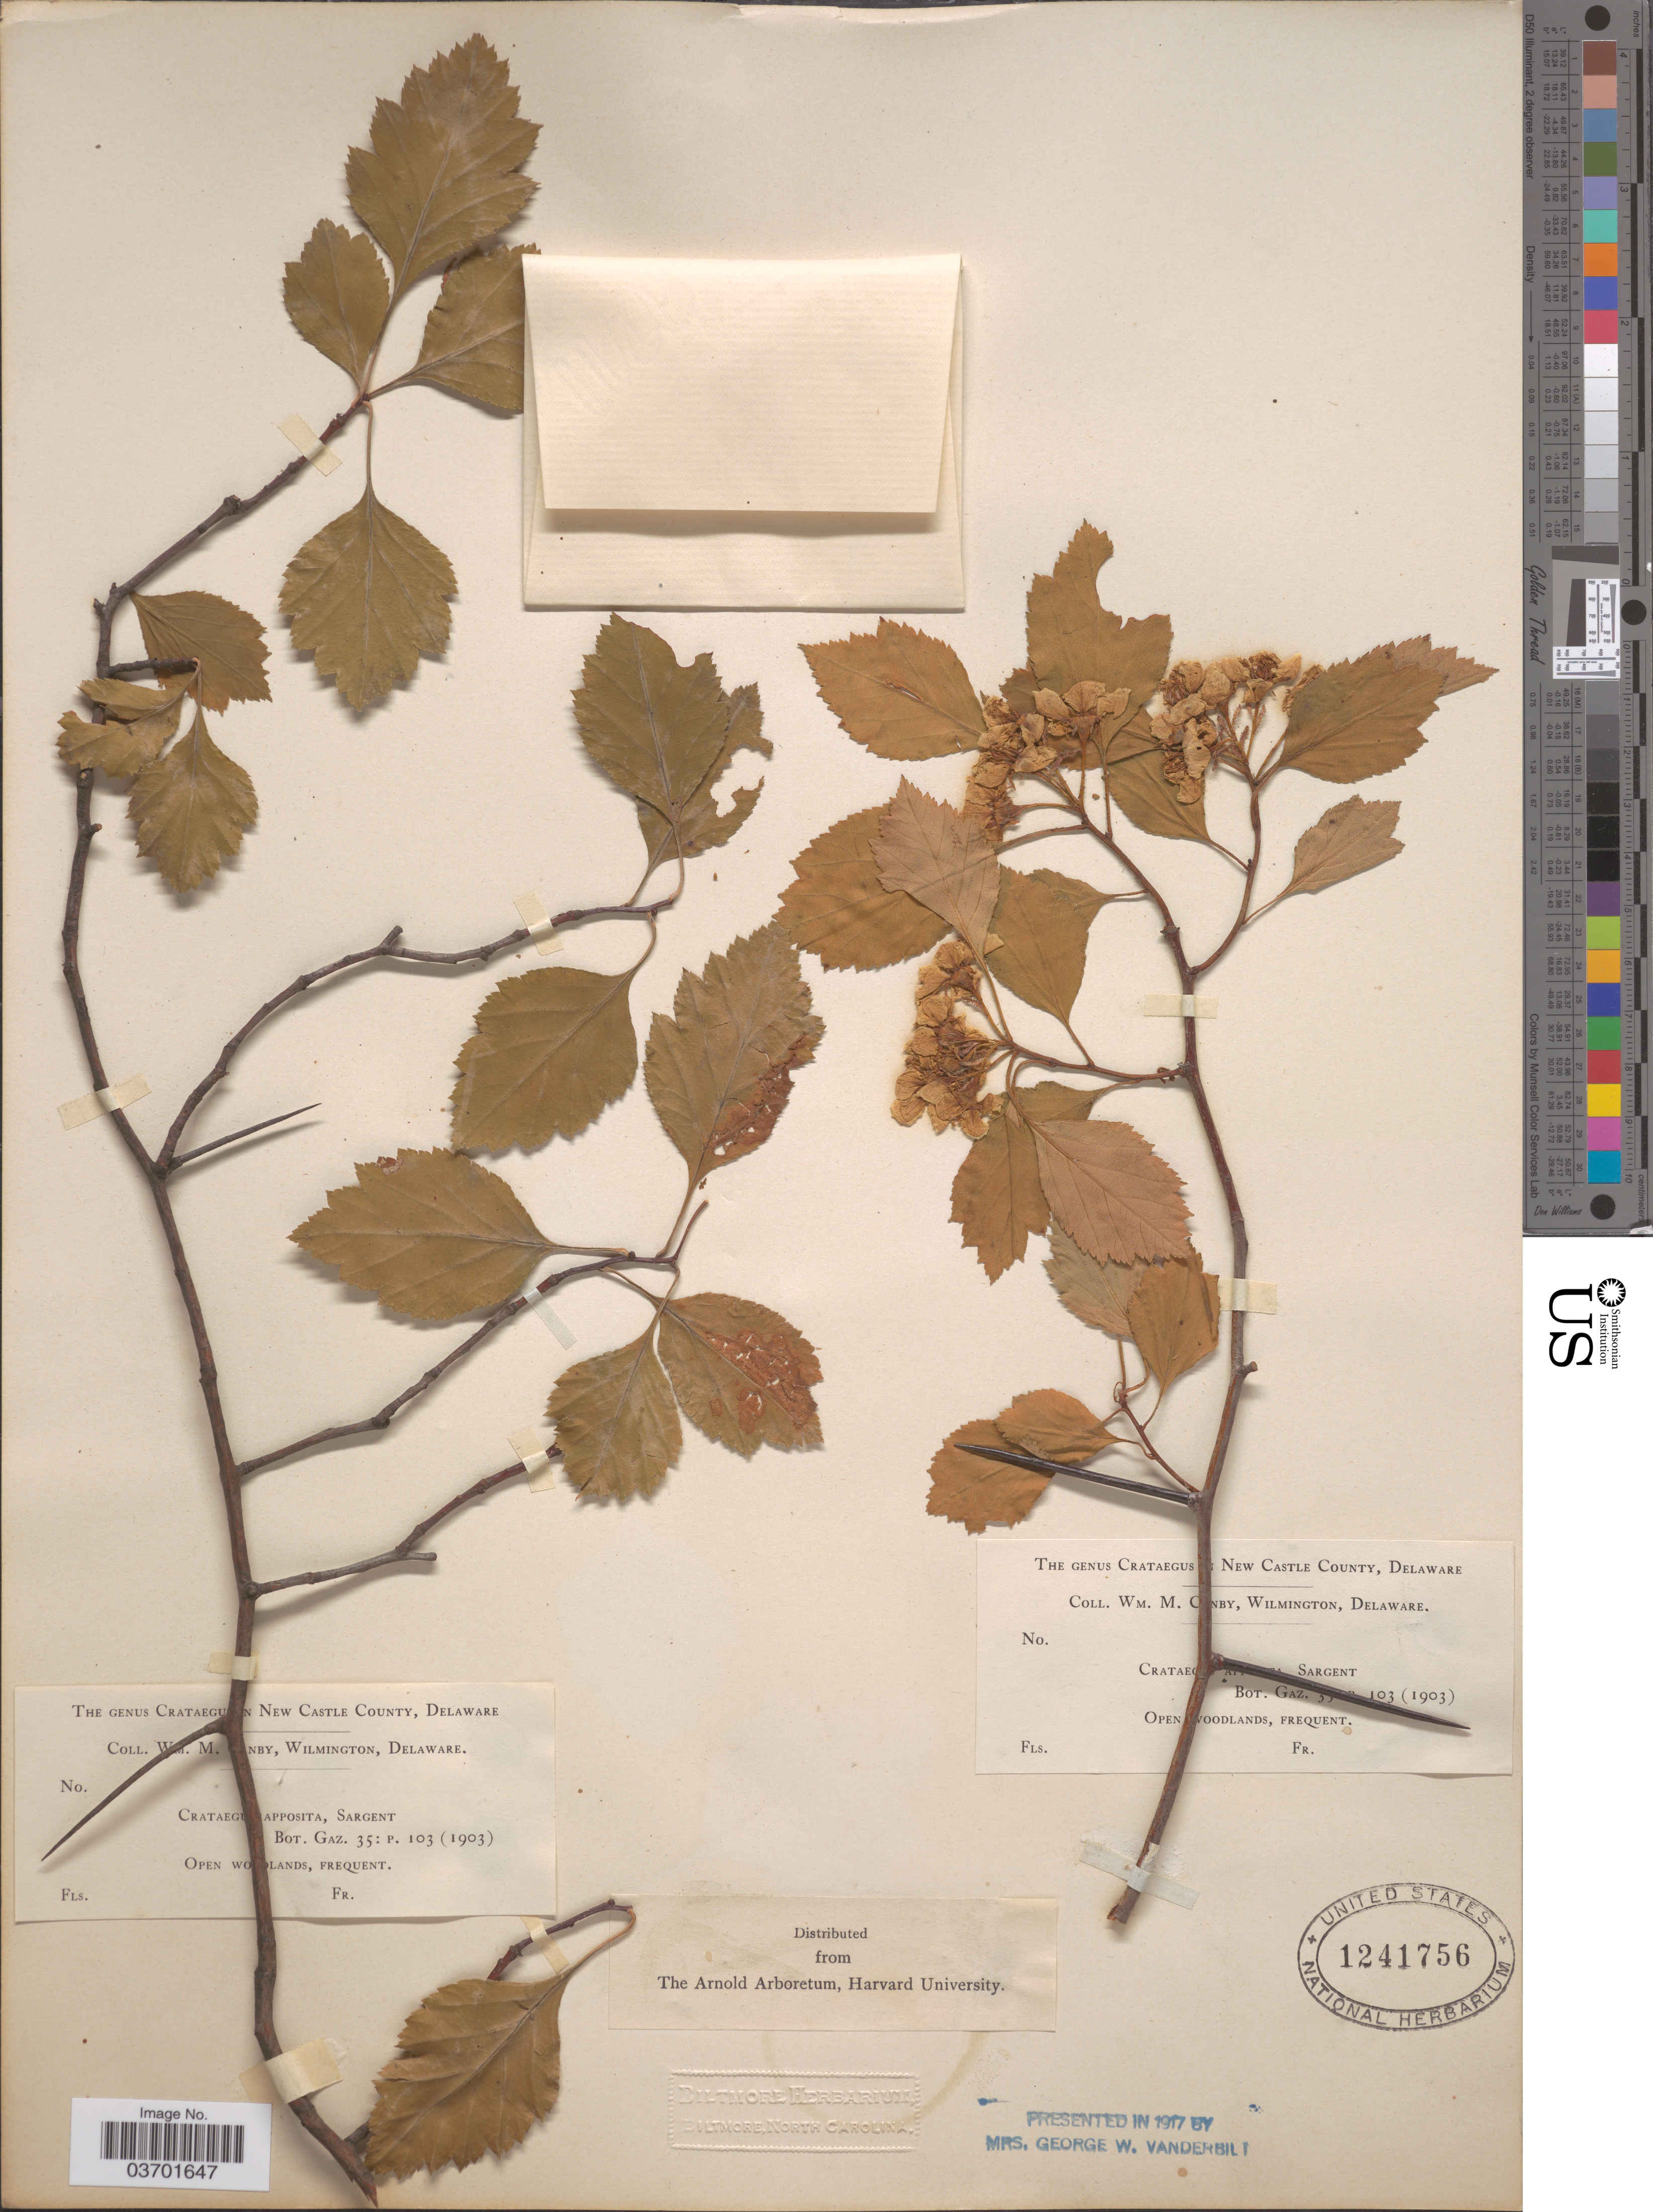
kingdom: Plantae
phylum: Tracheophyta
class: Magnoliopsida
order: Rosales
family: Rosaceae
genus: Crataegus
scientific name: Crataegus rubella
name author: Beadle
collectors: W. M. Canby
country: United States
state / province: Delaware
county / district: New Castle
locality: Wilmington.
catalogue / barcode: US 1241756